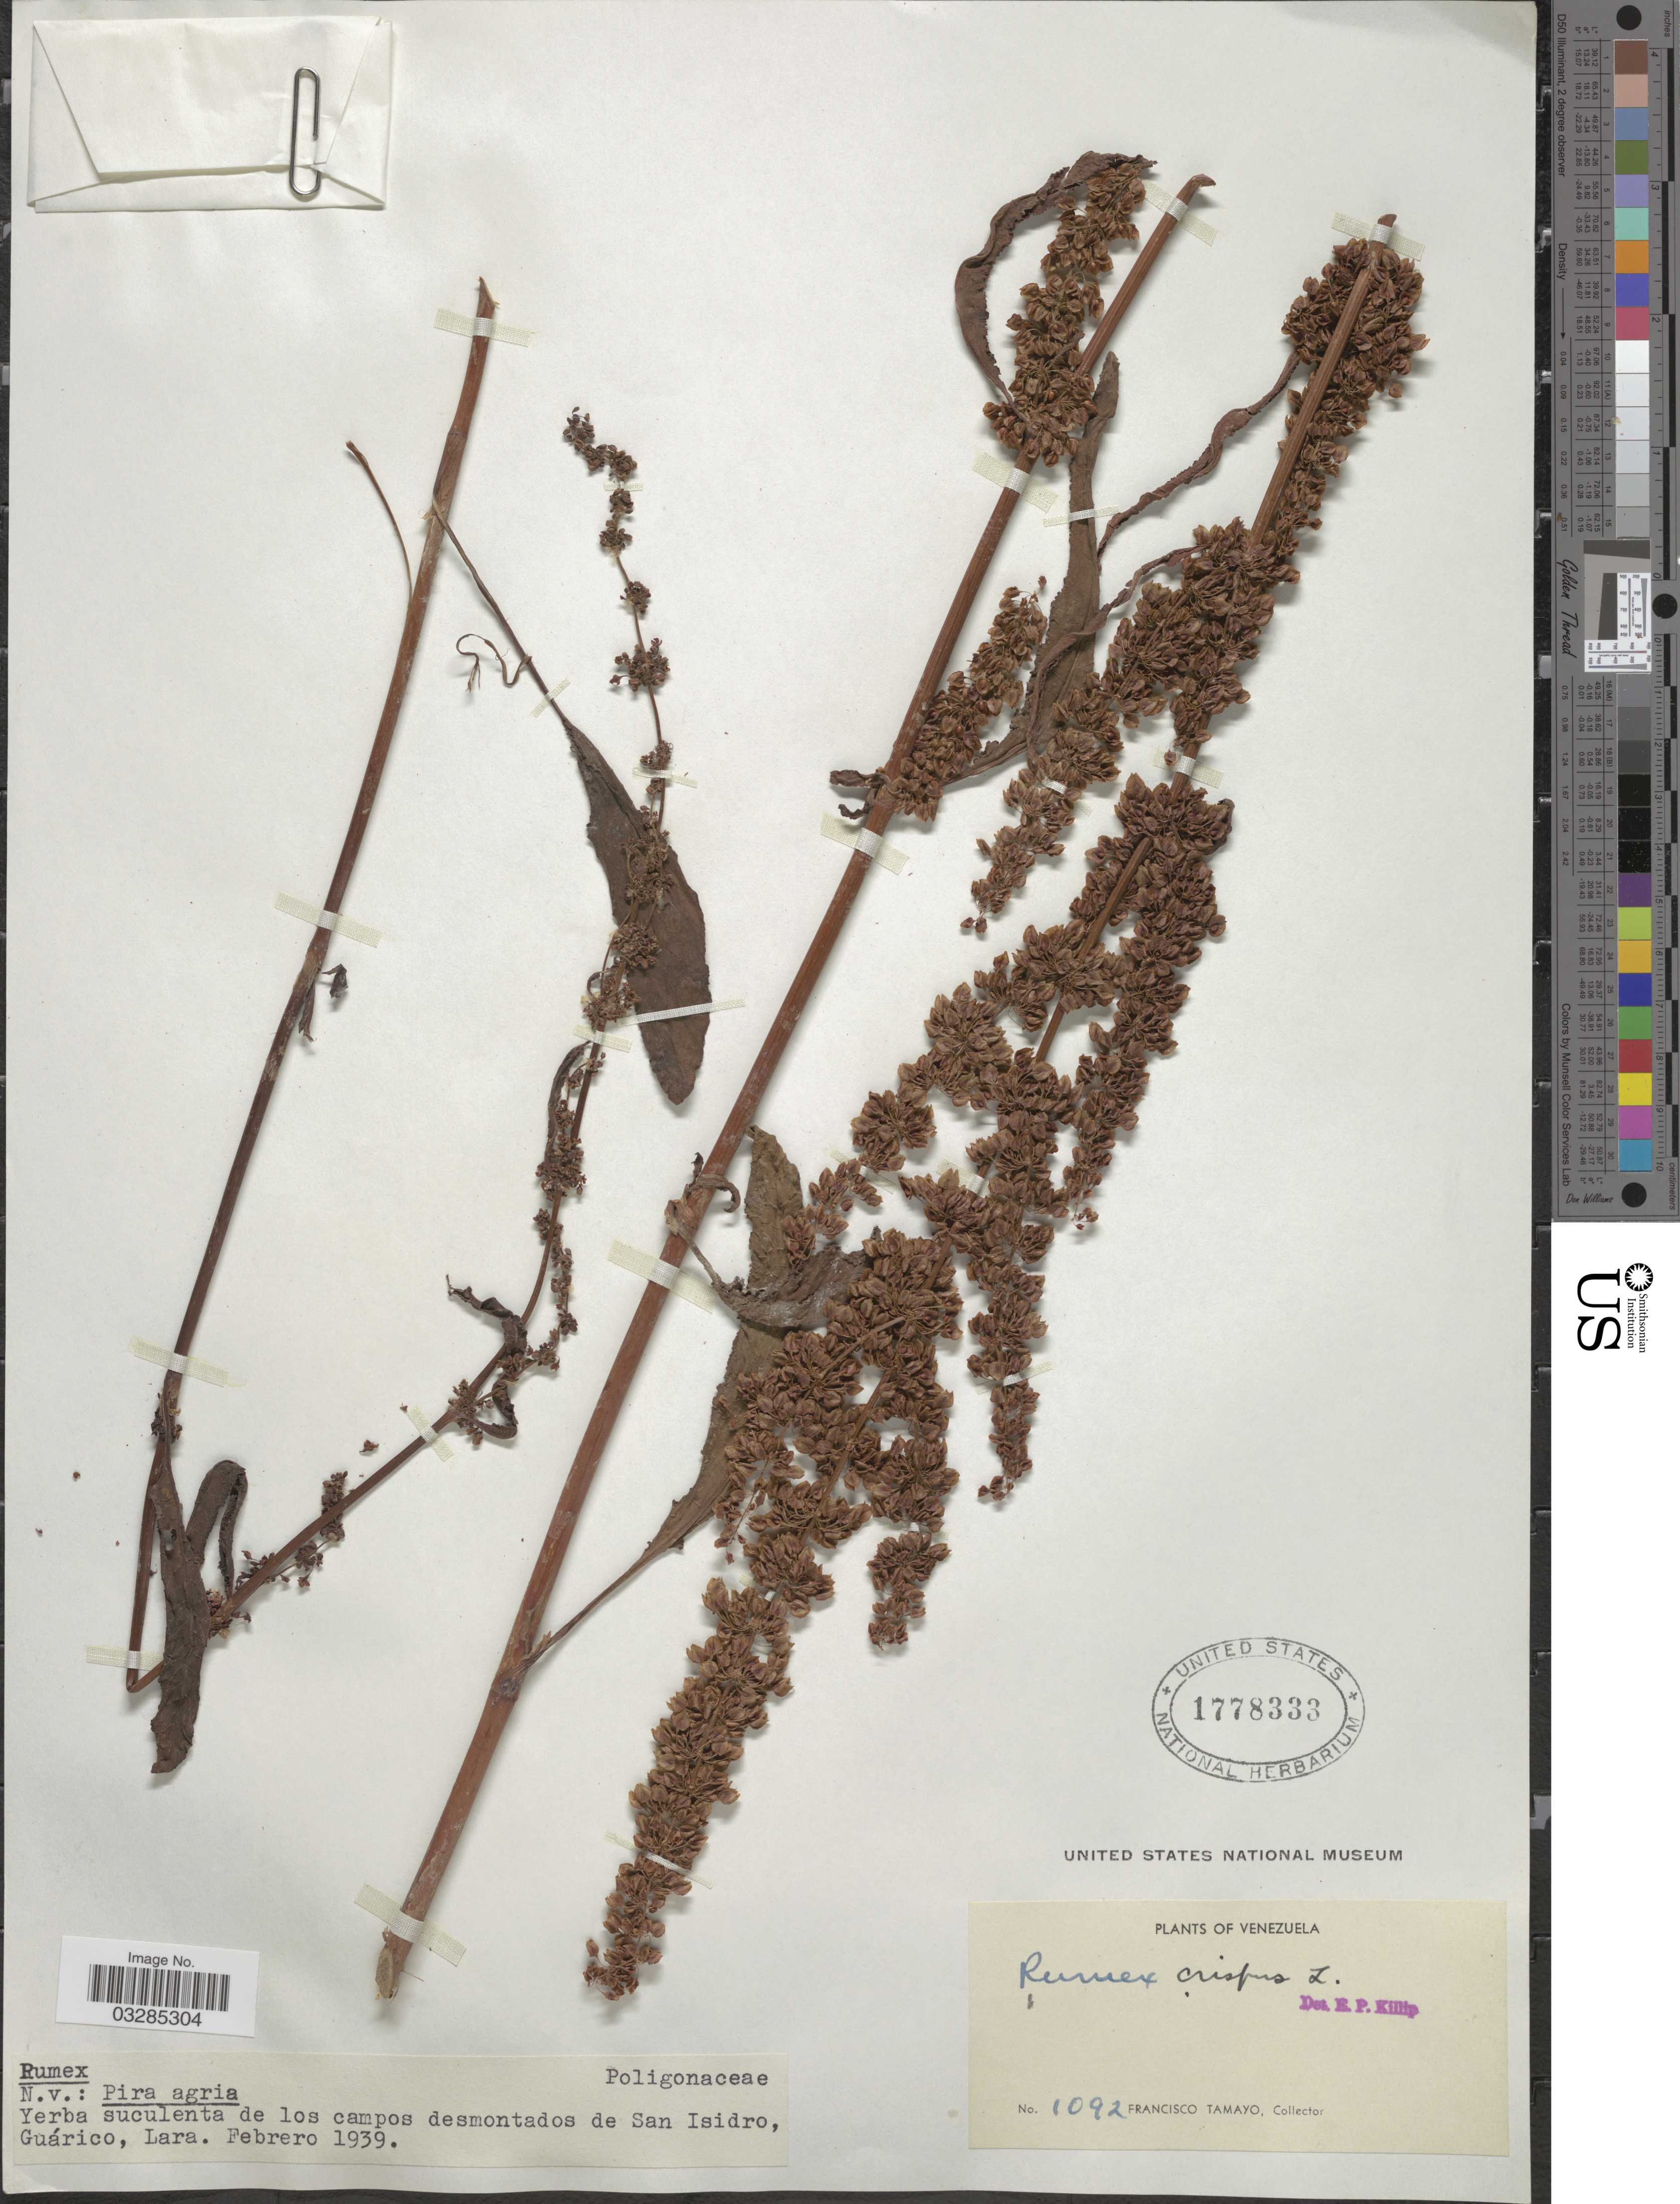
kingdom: Plantae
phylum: Tracheophyta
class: Magnoliopsida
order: Caryophyllales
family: Polygonaceae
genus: Rumex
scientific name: Rumex crispus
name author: L.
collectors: F. Tamayo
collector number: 1092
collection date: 1939-02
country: Venezuela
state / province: Lara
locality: Yerba suculenta de los campos desmontados de San Isidro, Guárico.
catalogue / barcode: US 1778333